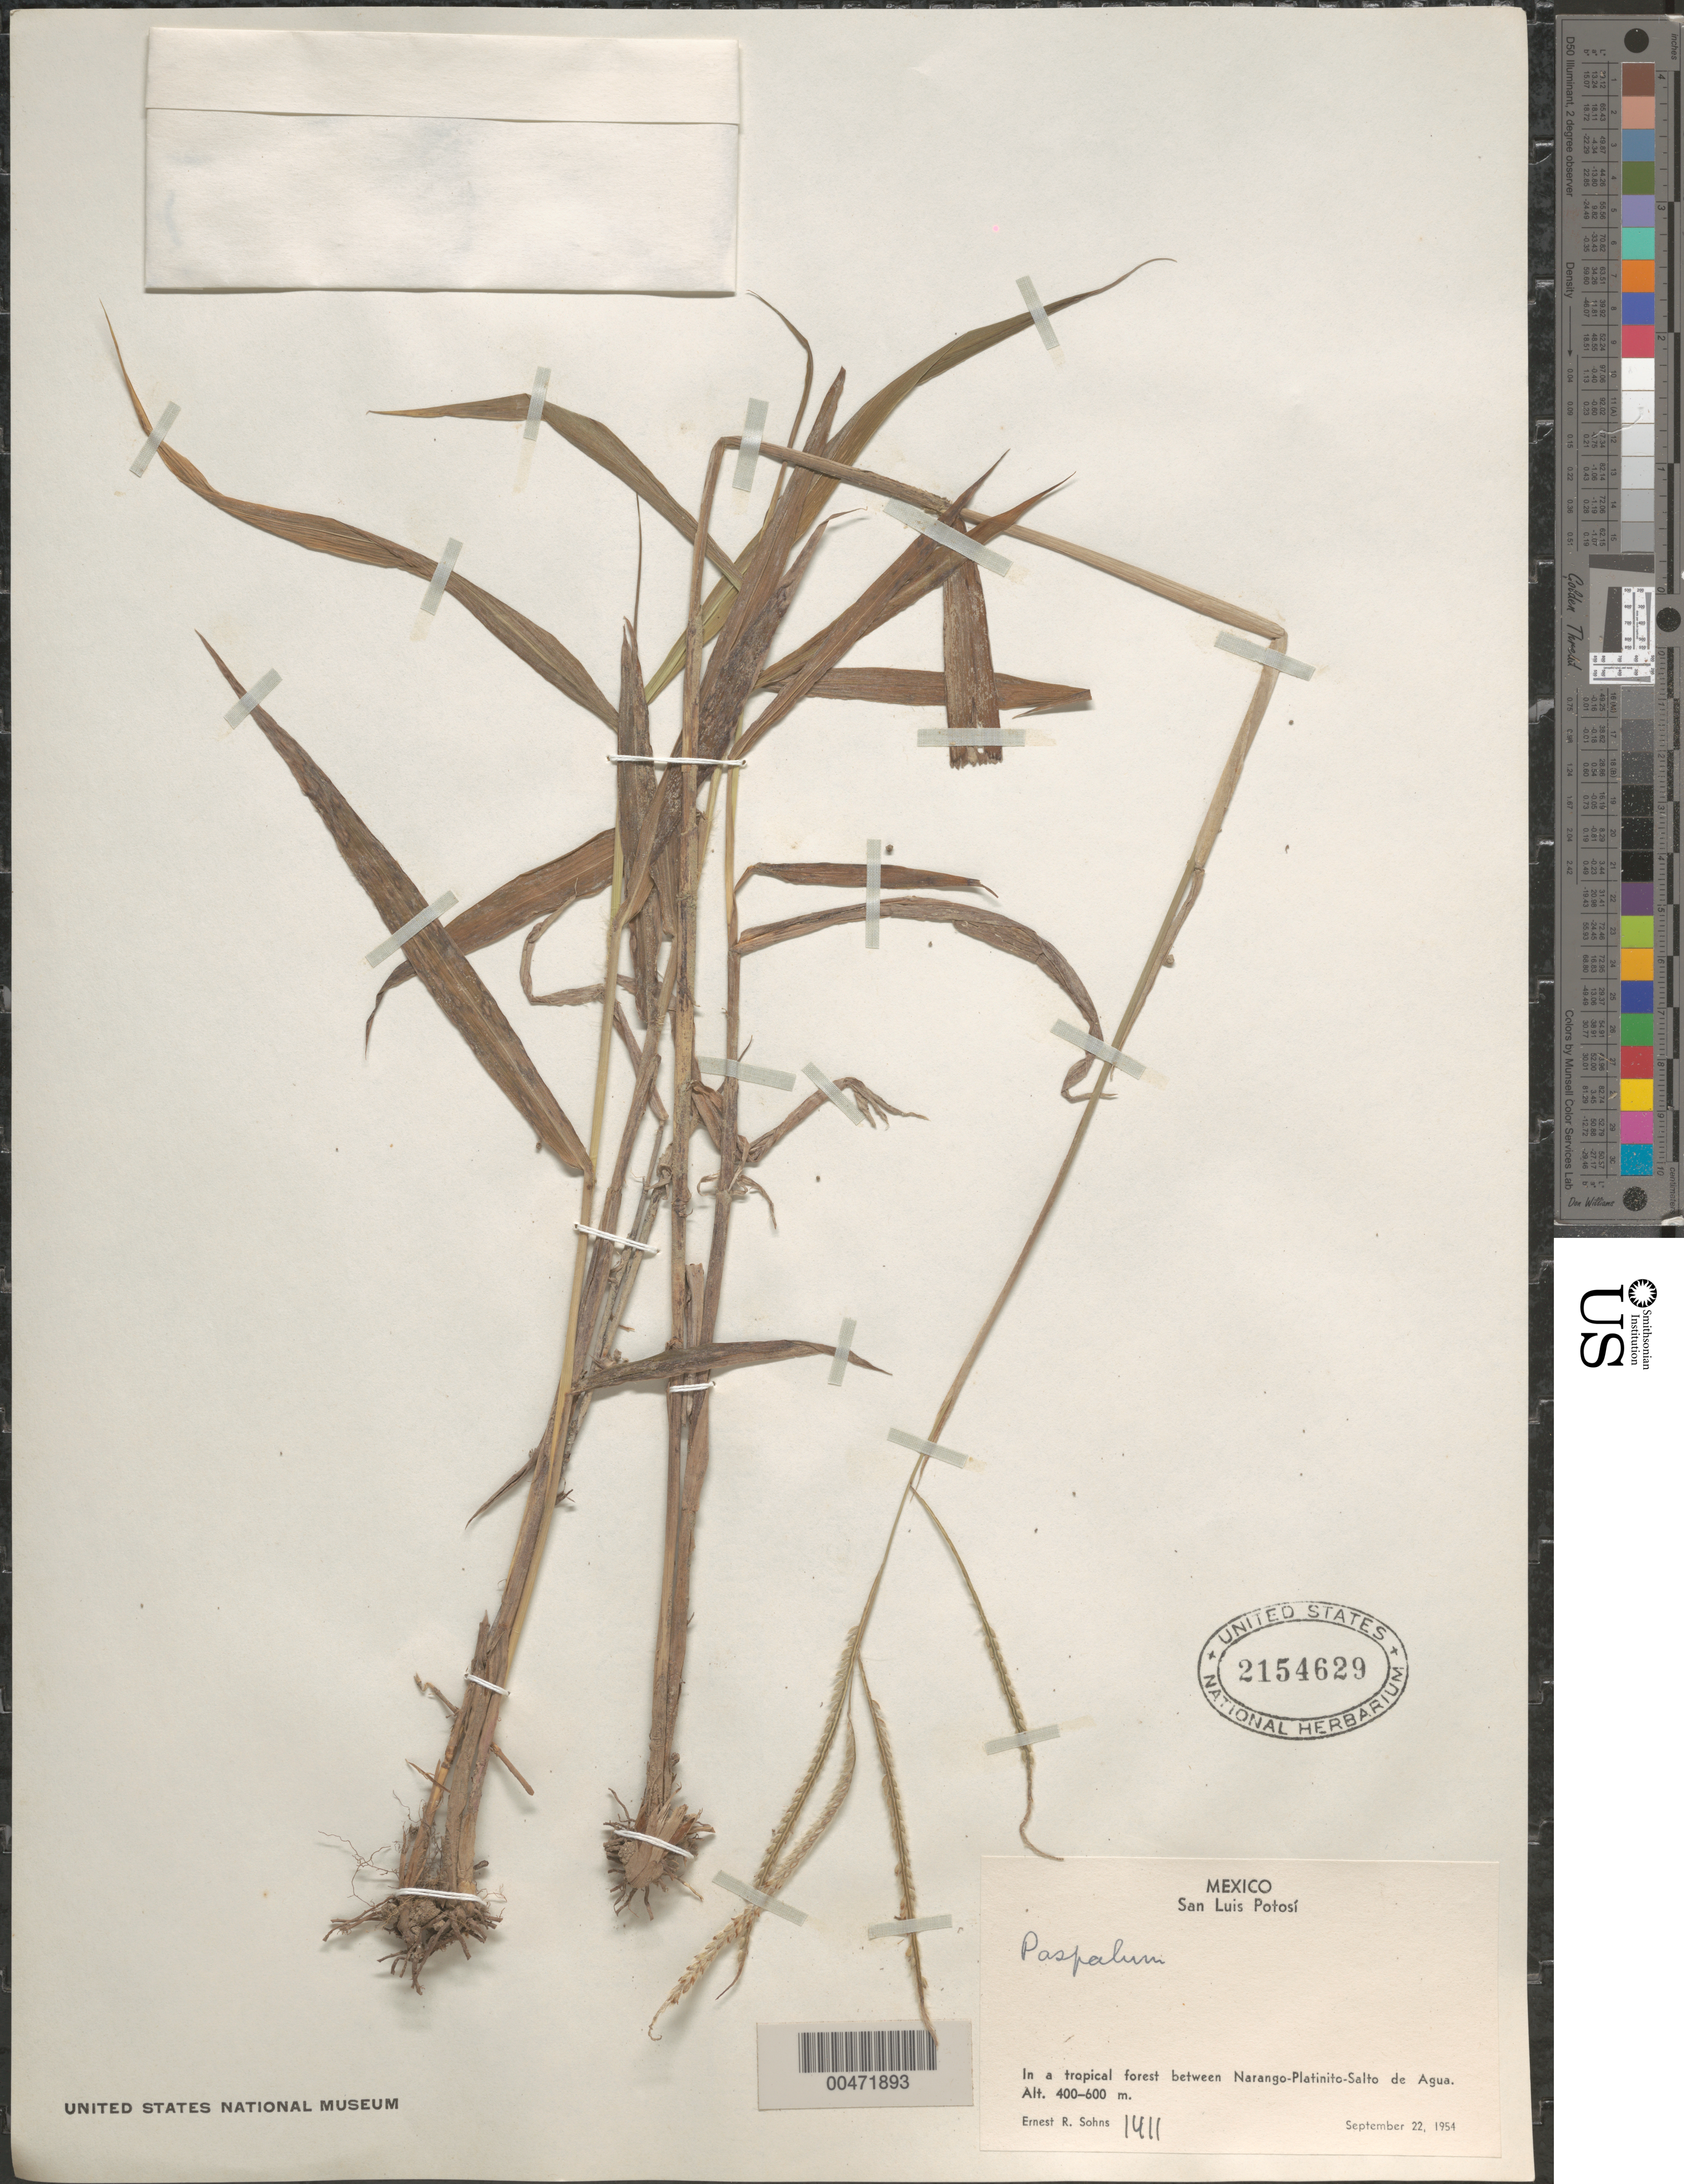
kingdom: Plantae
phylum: Tracheophyta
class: Liliopsida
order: Poales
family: Poaceae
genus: Paspalum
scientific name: Paspalum sp.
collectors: E. R. Sohns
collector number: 1411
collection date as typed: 22 Sep 1954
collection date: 1954-09-22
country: Mexico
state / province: San Luis Potosi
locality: Between Narango-Platinito-Salto de Agua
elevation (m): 400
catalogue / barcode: US 2154629